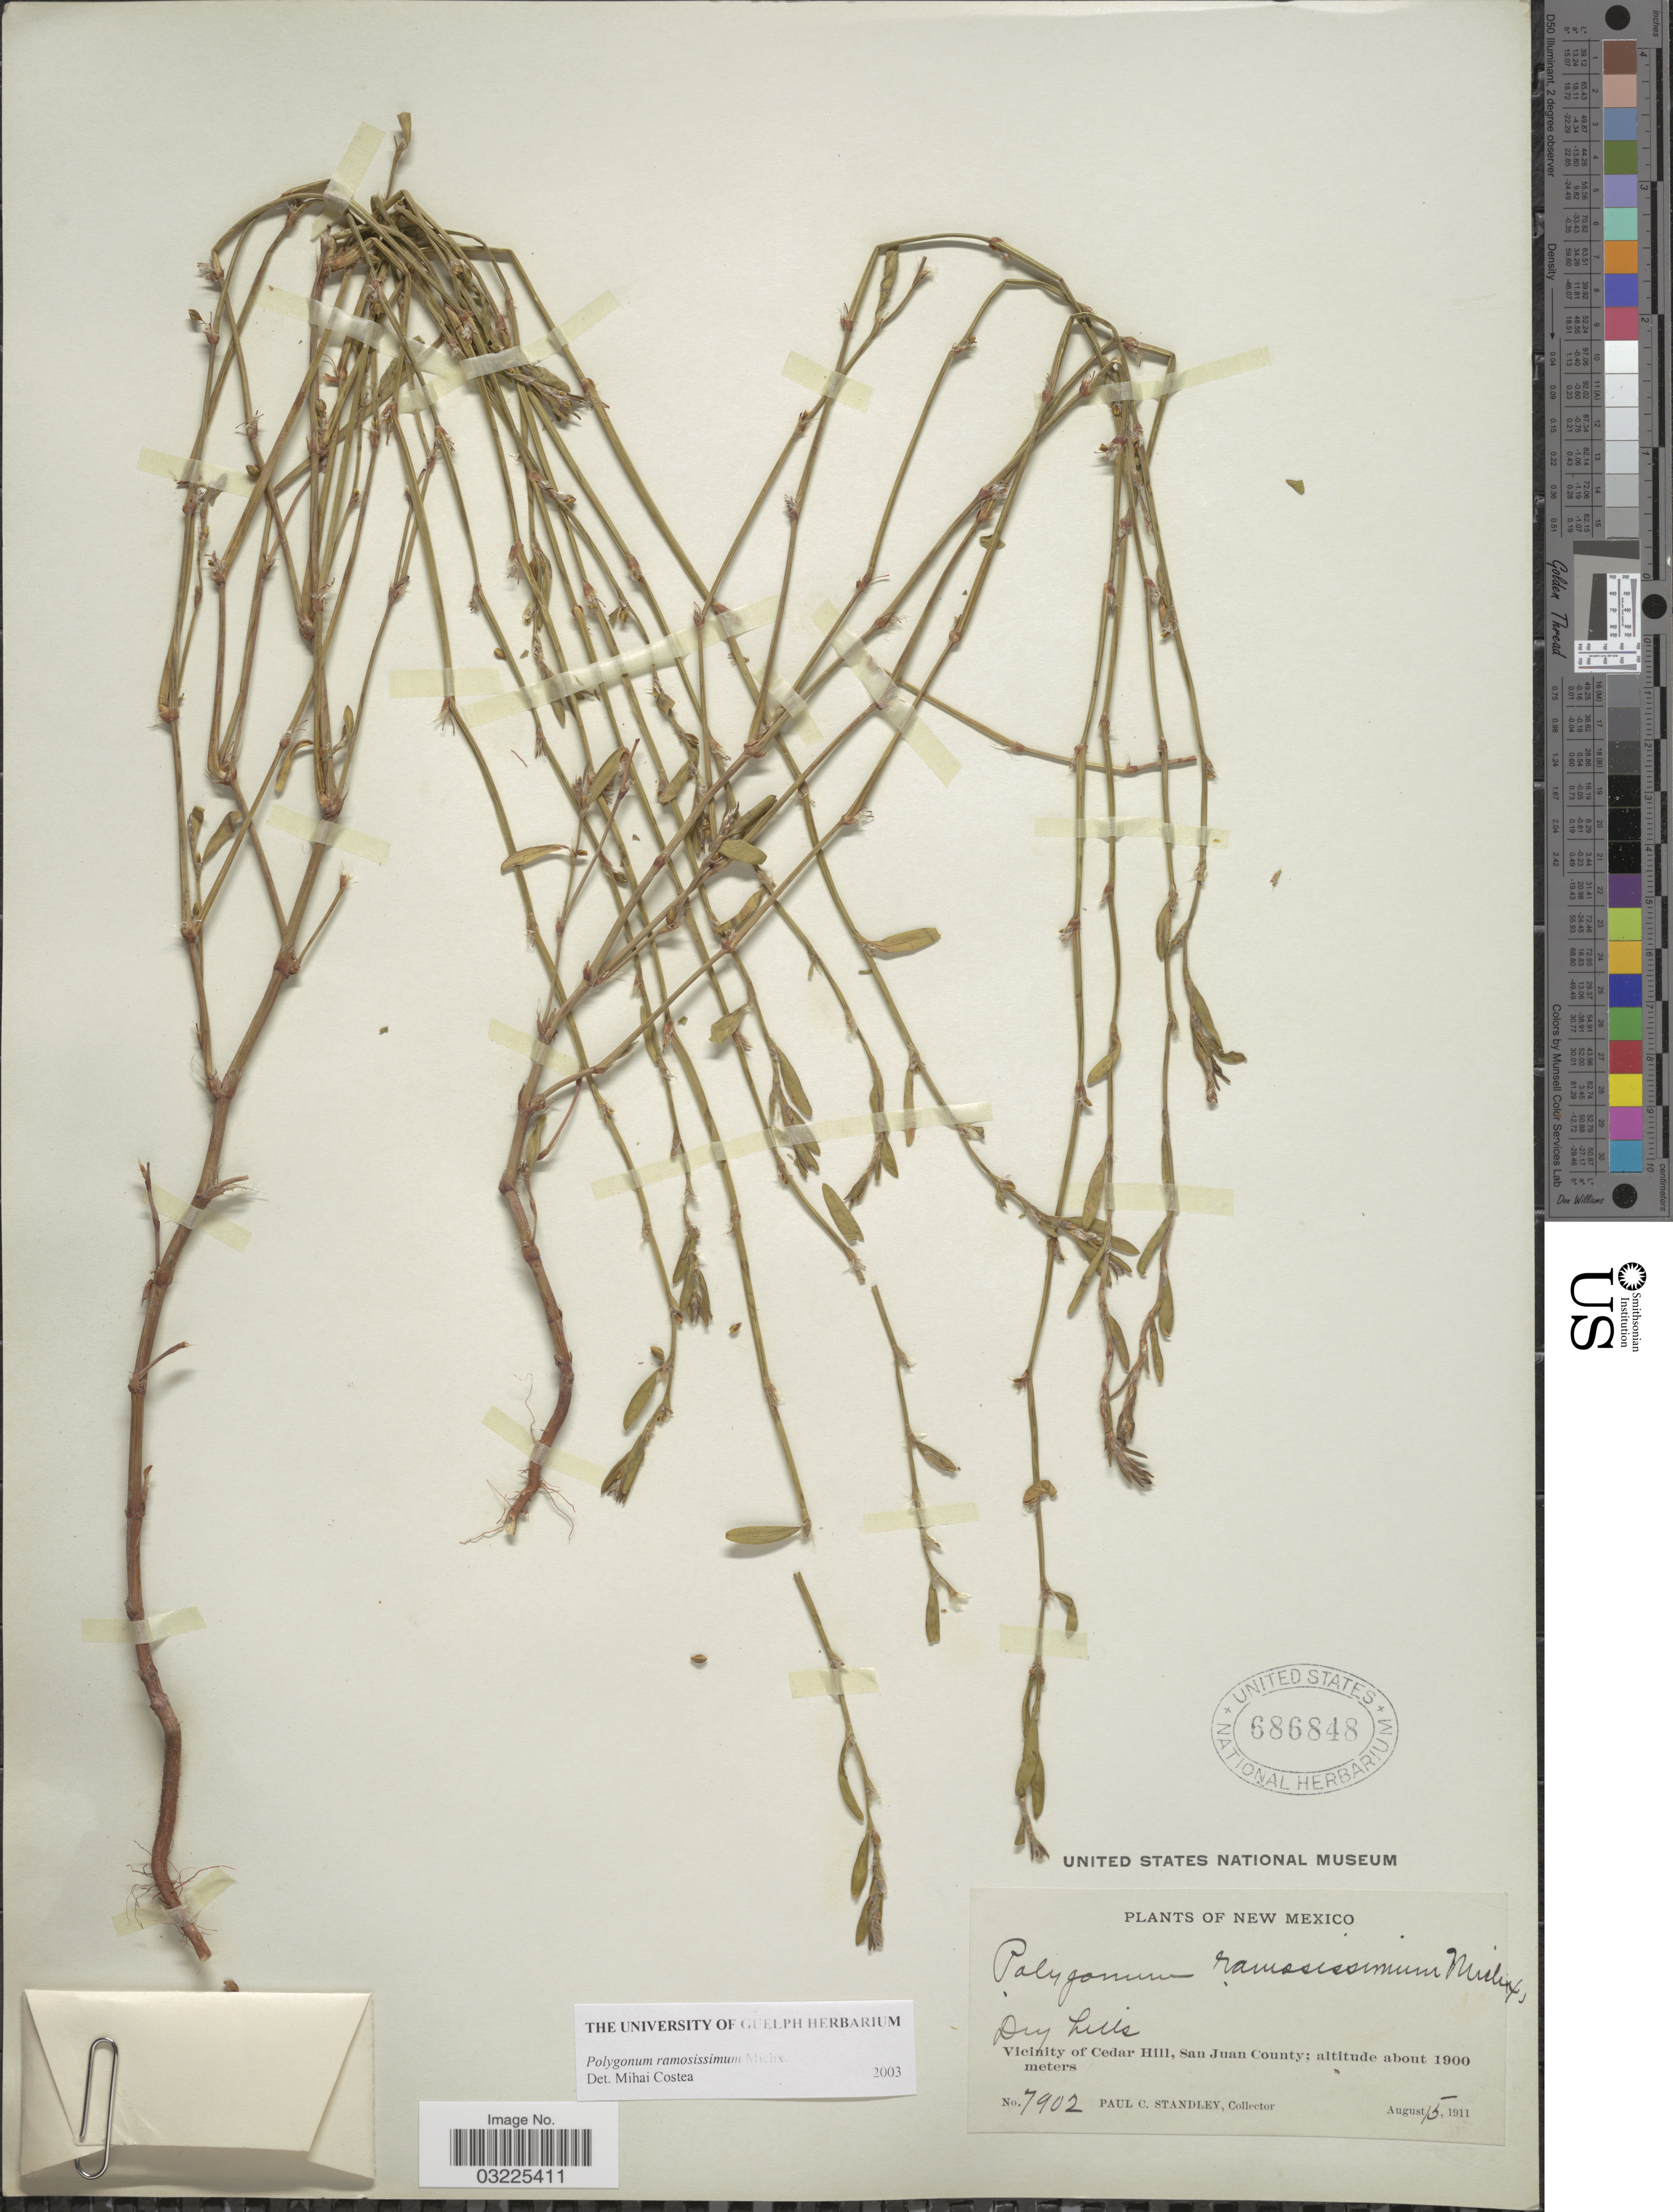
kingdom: Plantae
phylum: Tracheophyta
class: Magnoliopsida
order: Caryophyllales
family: Polygonaceae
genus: Polygonum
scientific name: Polygonum ramosissimum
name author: Michx.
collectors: P. C. Standley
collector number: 7902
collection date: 1911-08-15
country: United States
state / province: New Mexico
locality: Vicinity of Cedar Hill, San Juan County.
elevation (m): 1900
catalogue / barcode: US 686848